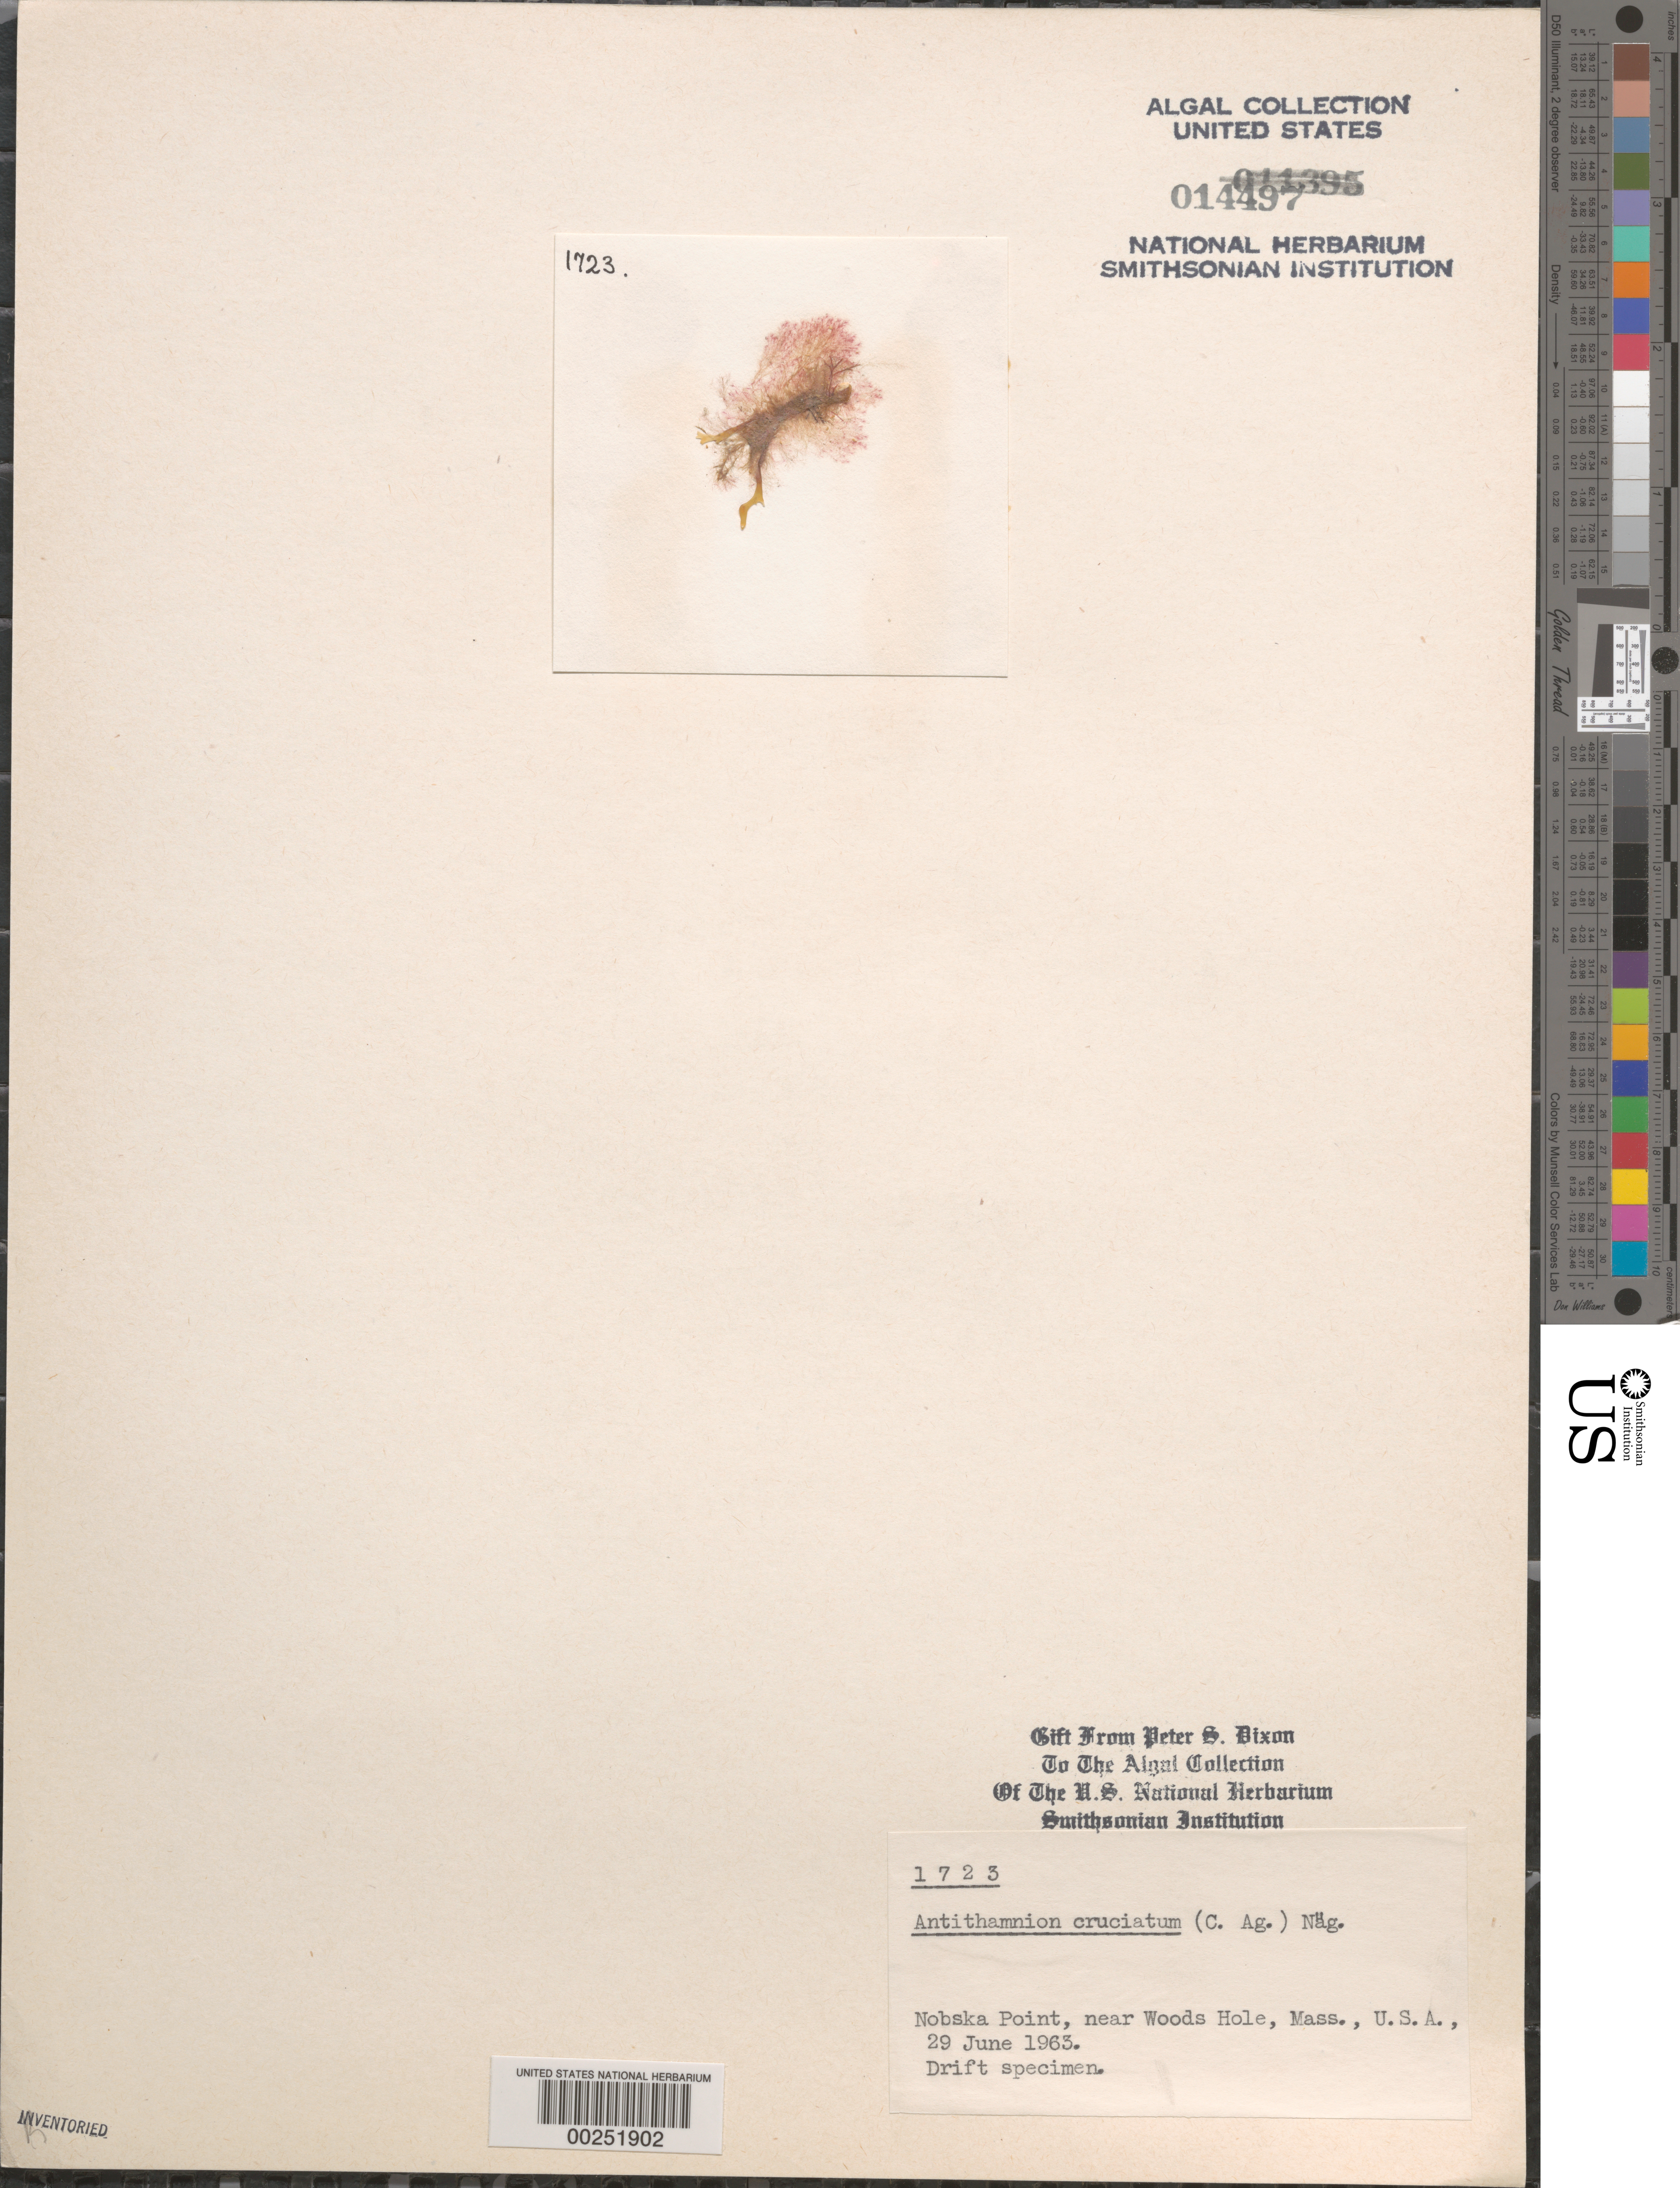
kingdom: Plantae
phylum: Rhodophyta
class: Florideophyceae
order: Ceramiales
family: Ceramiaceae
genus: Antithamnion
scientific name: Antithamnion cruciatum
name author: (C. Agardh) Näg.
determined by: Dixon, P. S.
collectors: P. S. Dixon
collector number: PSD 1723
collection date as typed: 29 Jun 1963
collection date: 1963-06-29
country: United States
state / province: Massachusetts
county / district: Barnstable County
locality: Nobska Point near Woods Hole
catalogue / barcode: US 14497